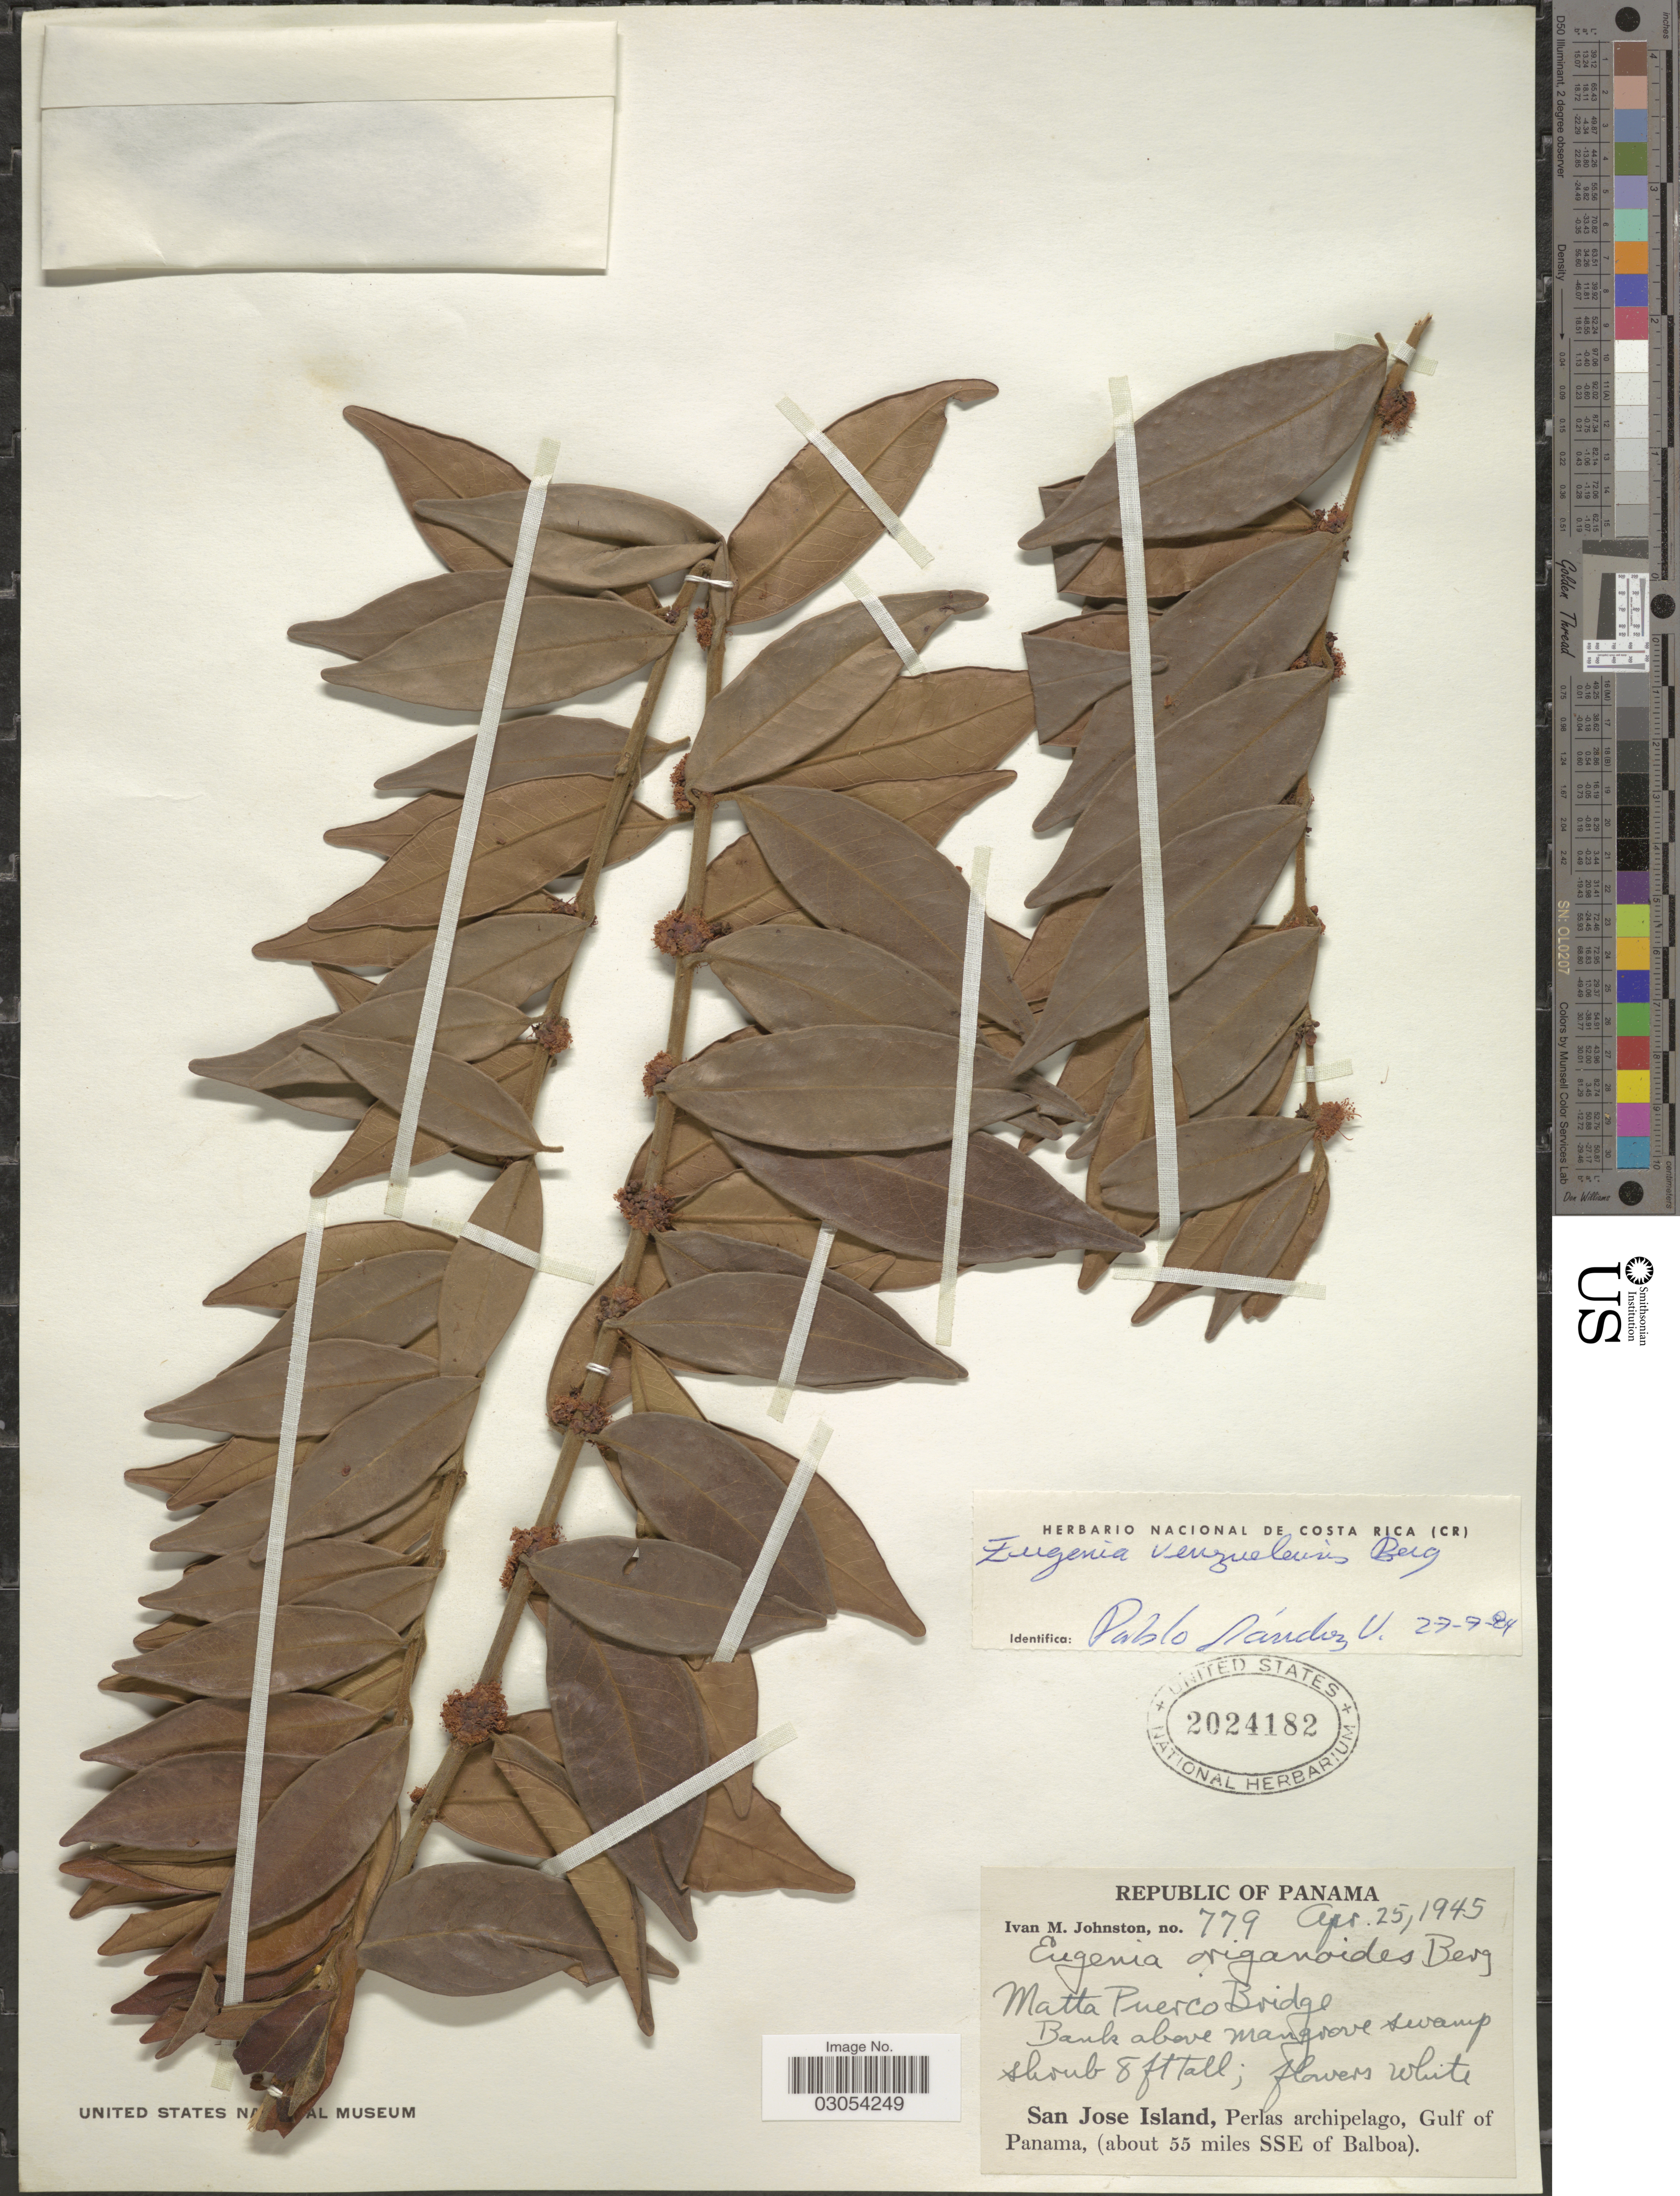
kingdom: Plantae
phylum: Tracheophyta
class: Magnoliopsida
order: Myrtales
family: Myrtaceae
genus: Eugenia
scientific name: Eugenia venezuelensis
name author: O. Berg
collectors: I.M. Johnston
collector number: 779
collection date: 1945-04-25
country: Panama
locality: Republic of Panama. Matta Puerco Bridge. San Jose Island, Perlas archipelago, Gulf of Panama, (about 55 miles SSE of Balboa).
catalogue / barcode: US 2024182